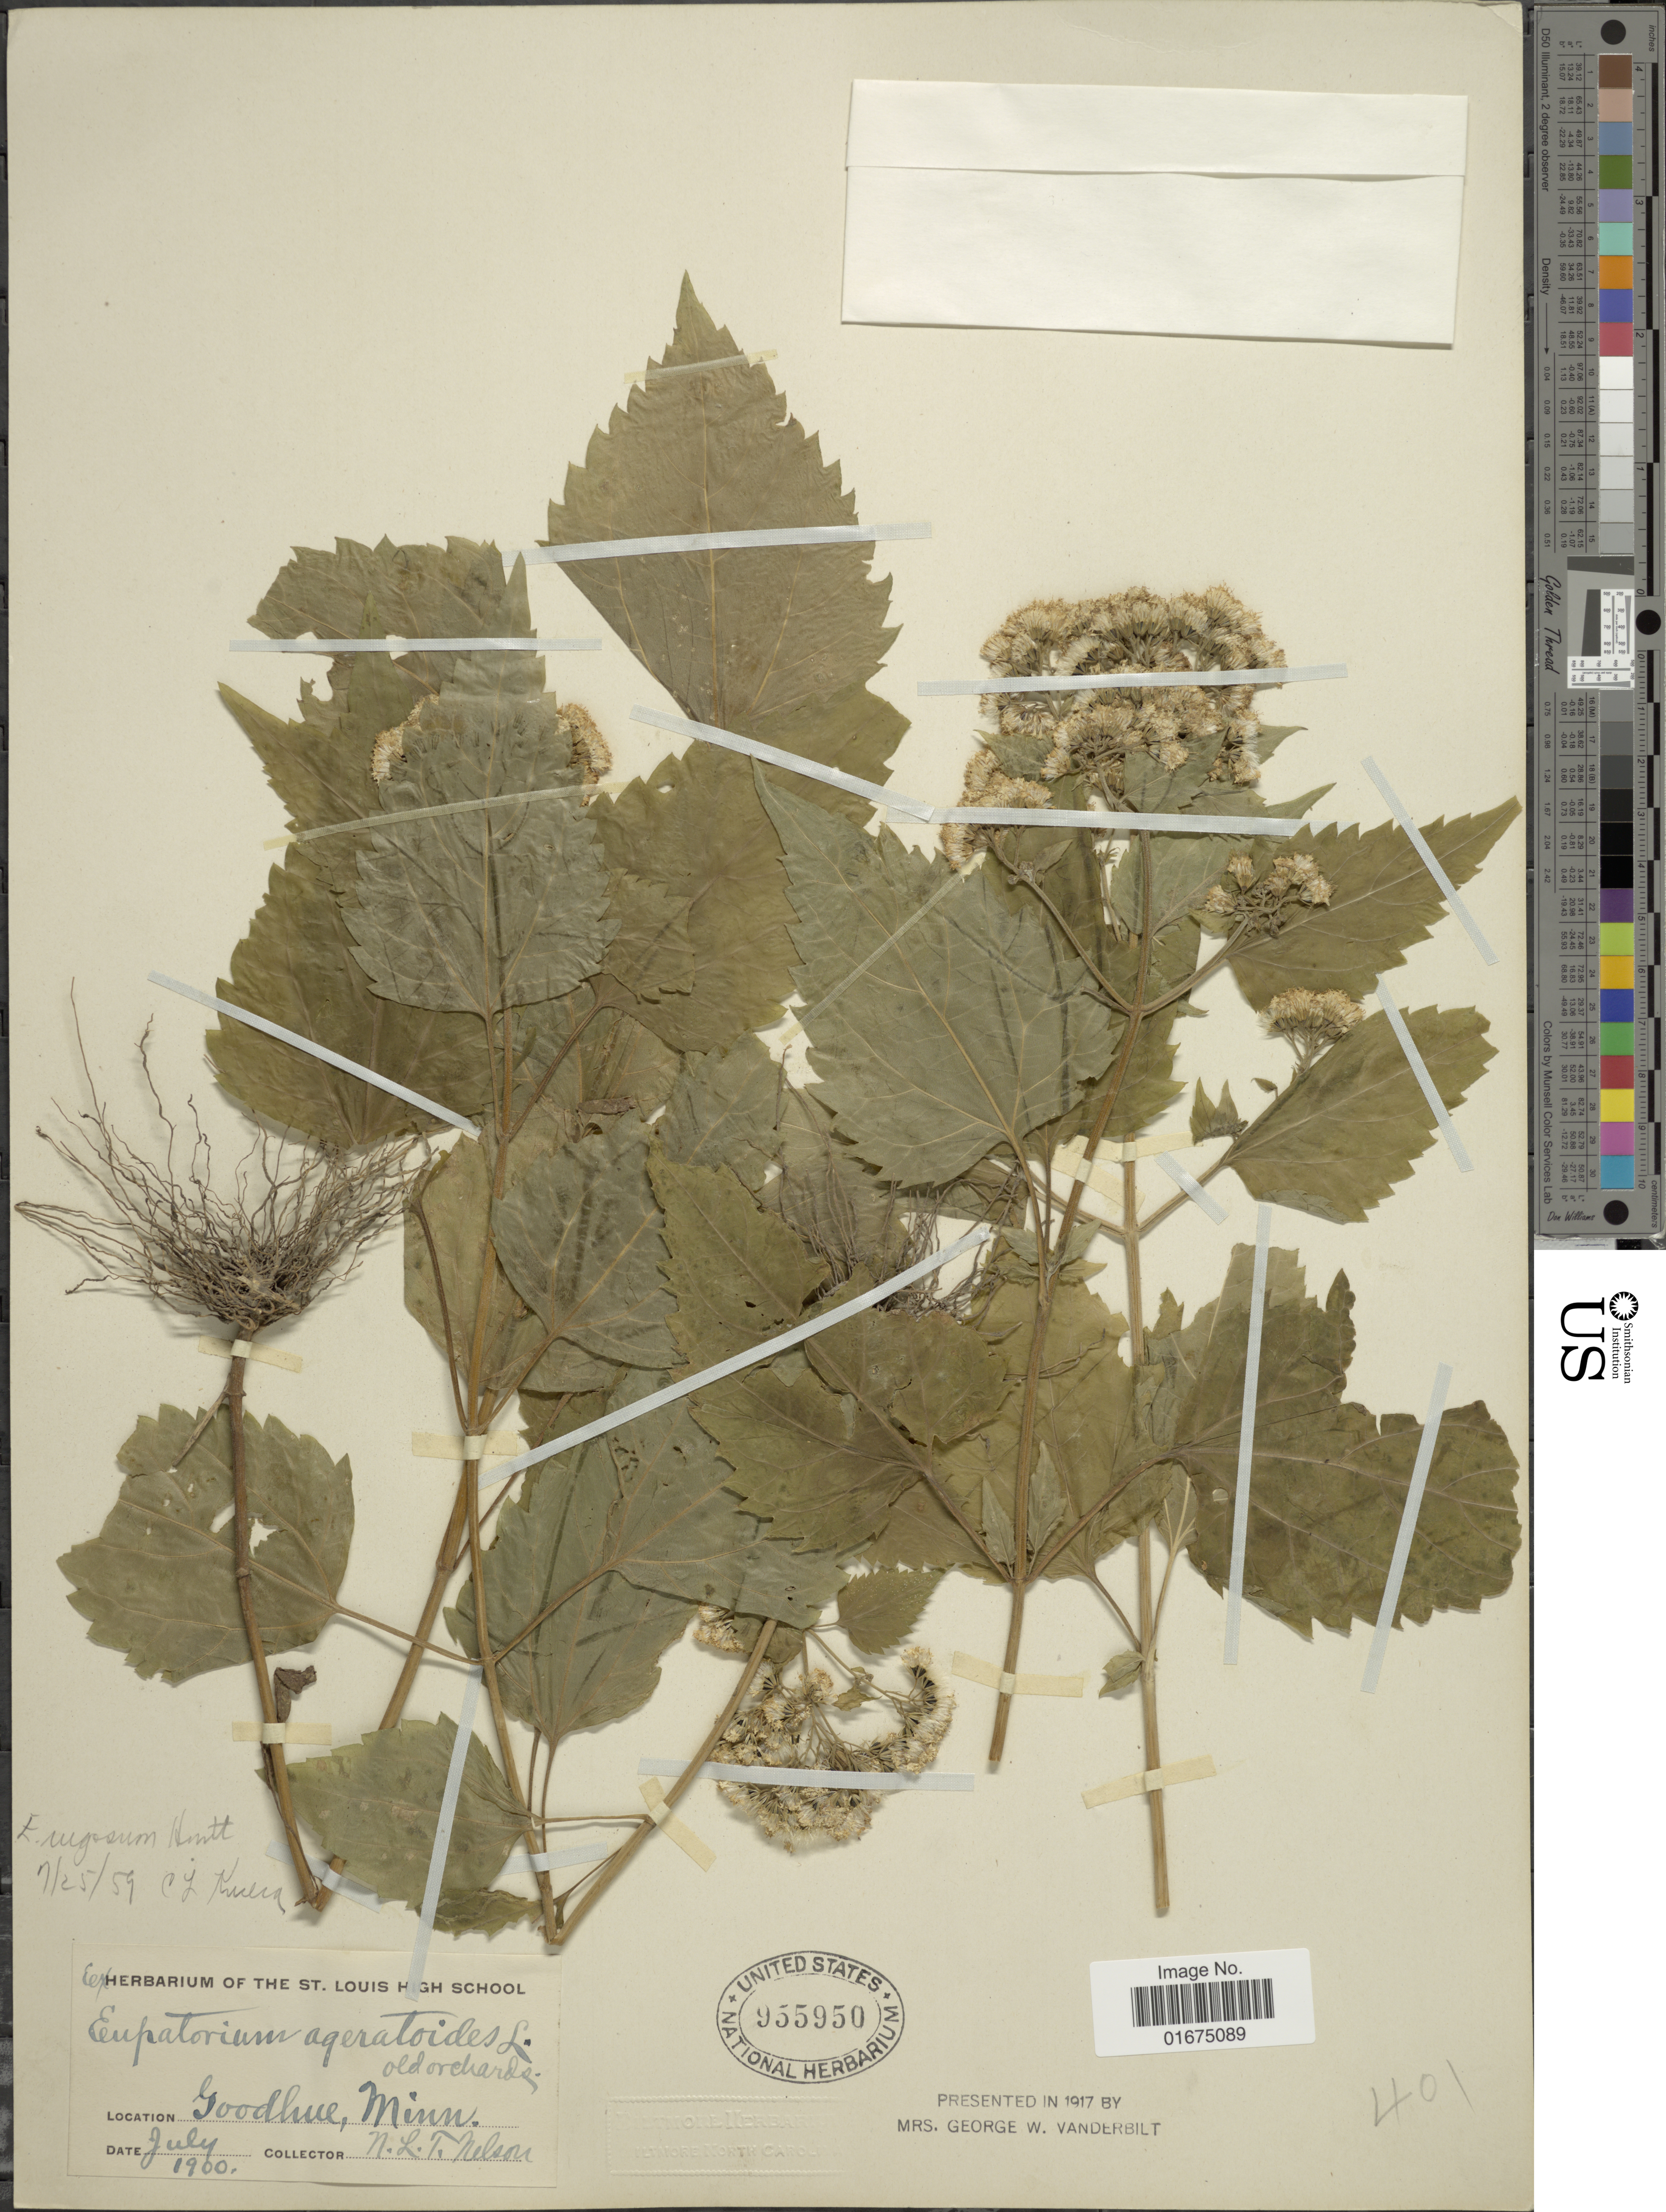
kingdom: Plantae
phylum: Tracheophyta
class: Magnoliopsida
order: Asterales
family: Asteraceae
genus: Ageratina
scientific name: Ageratina altissima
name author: (L.) R.M. King & H. Rob.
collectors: N. L. T. Nelson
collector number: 401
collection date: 1900-07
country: United States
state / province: Minnesota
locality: Goodhue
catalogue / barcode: US 955950